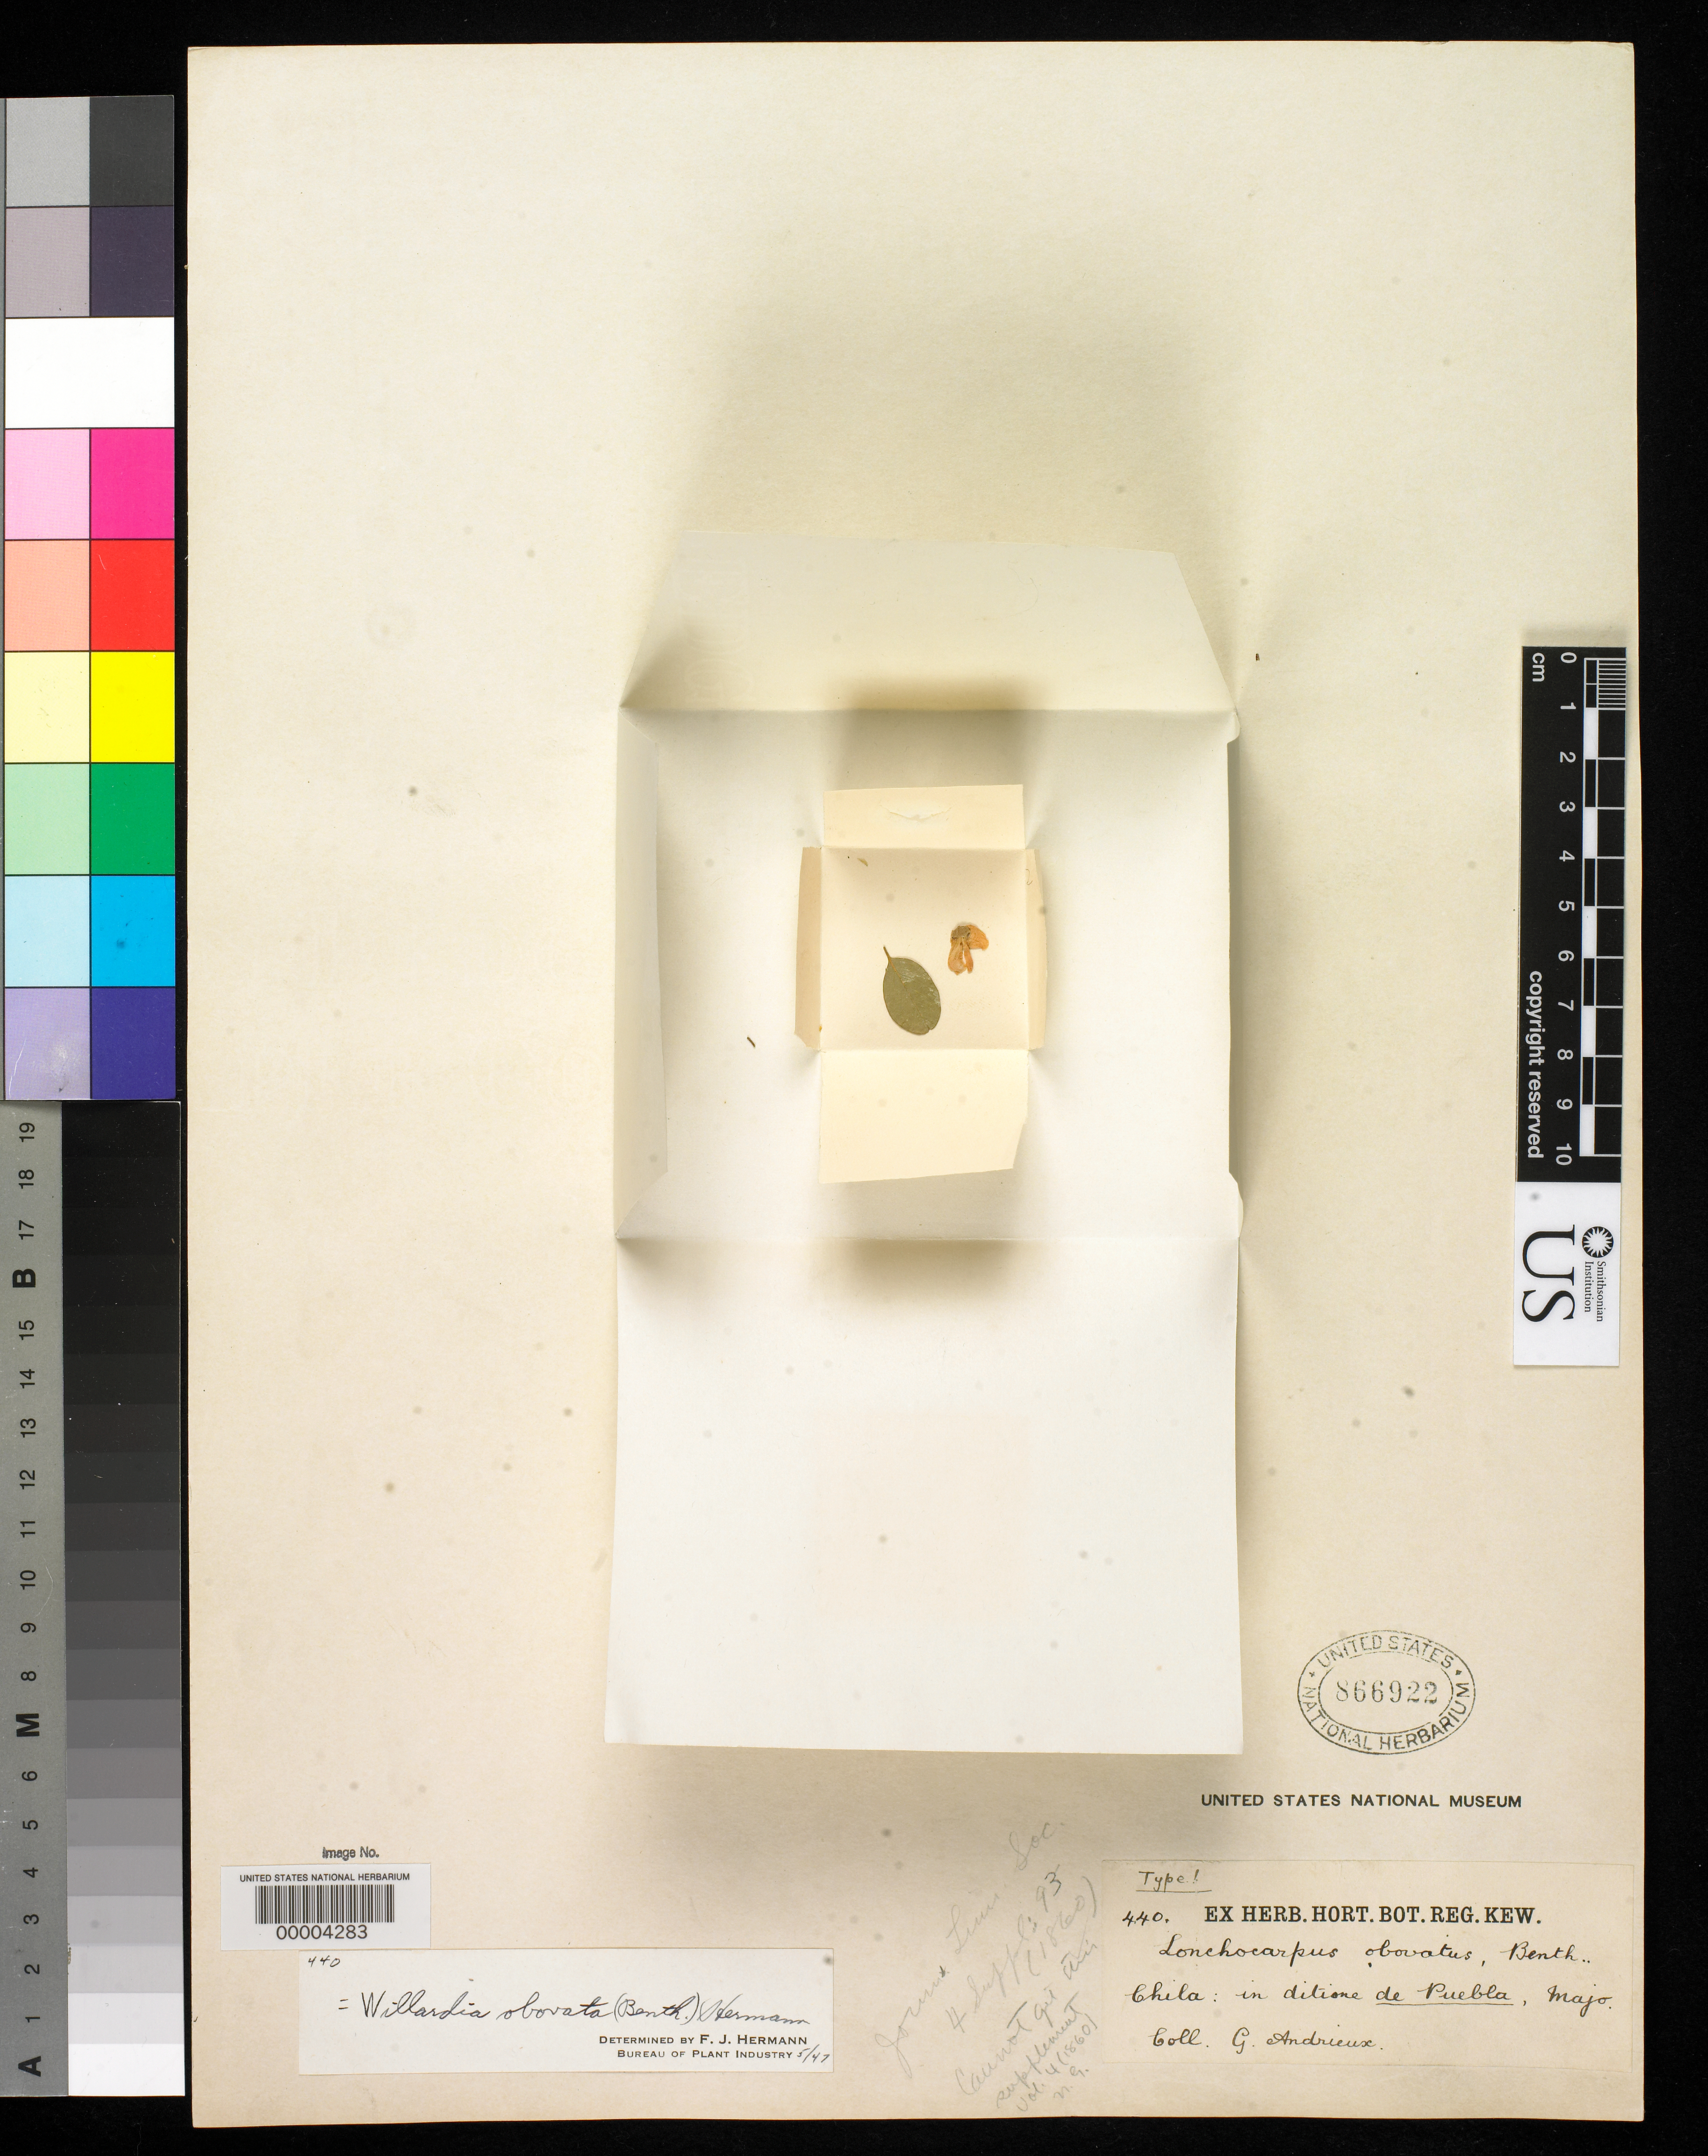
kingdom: Plantae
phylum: Tracheophyta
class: Magnoliopsida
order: Fabales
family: Fabaceae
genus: Lonchocarpus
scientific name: Lonchocarpus obovatus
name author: Benth.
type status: Type Material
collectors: G. Andrieux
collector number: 440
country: Mexico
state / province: Puebla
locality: Chila.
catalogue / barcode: US 866922